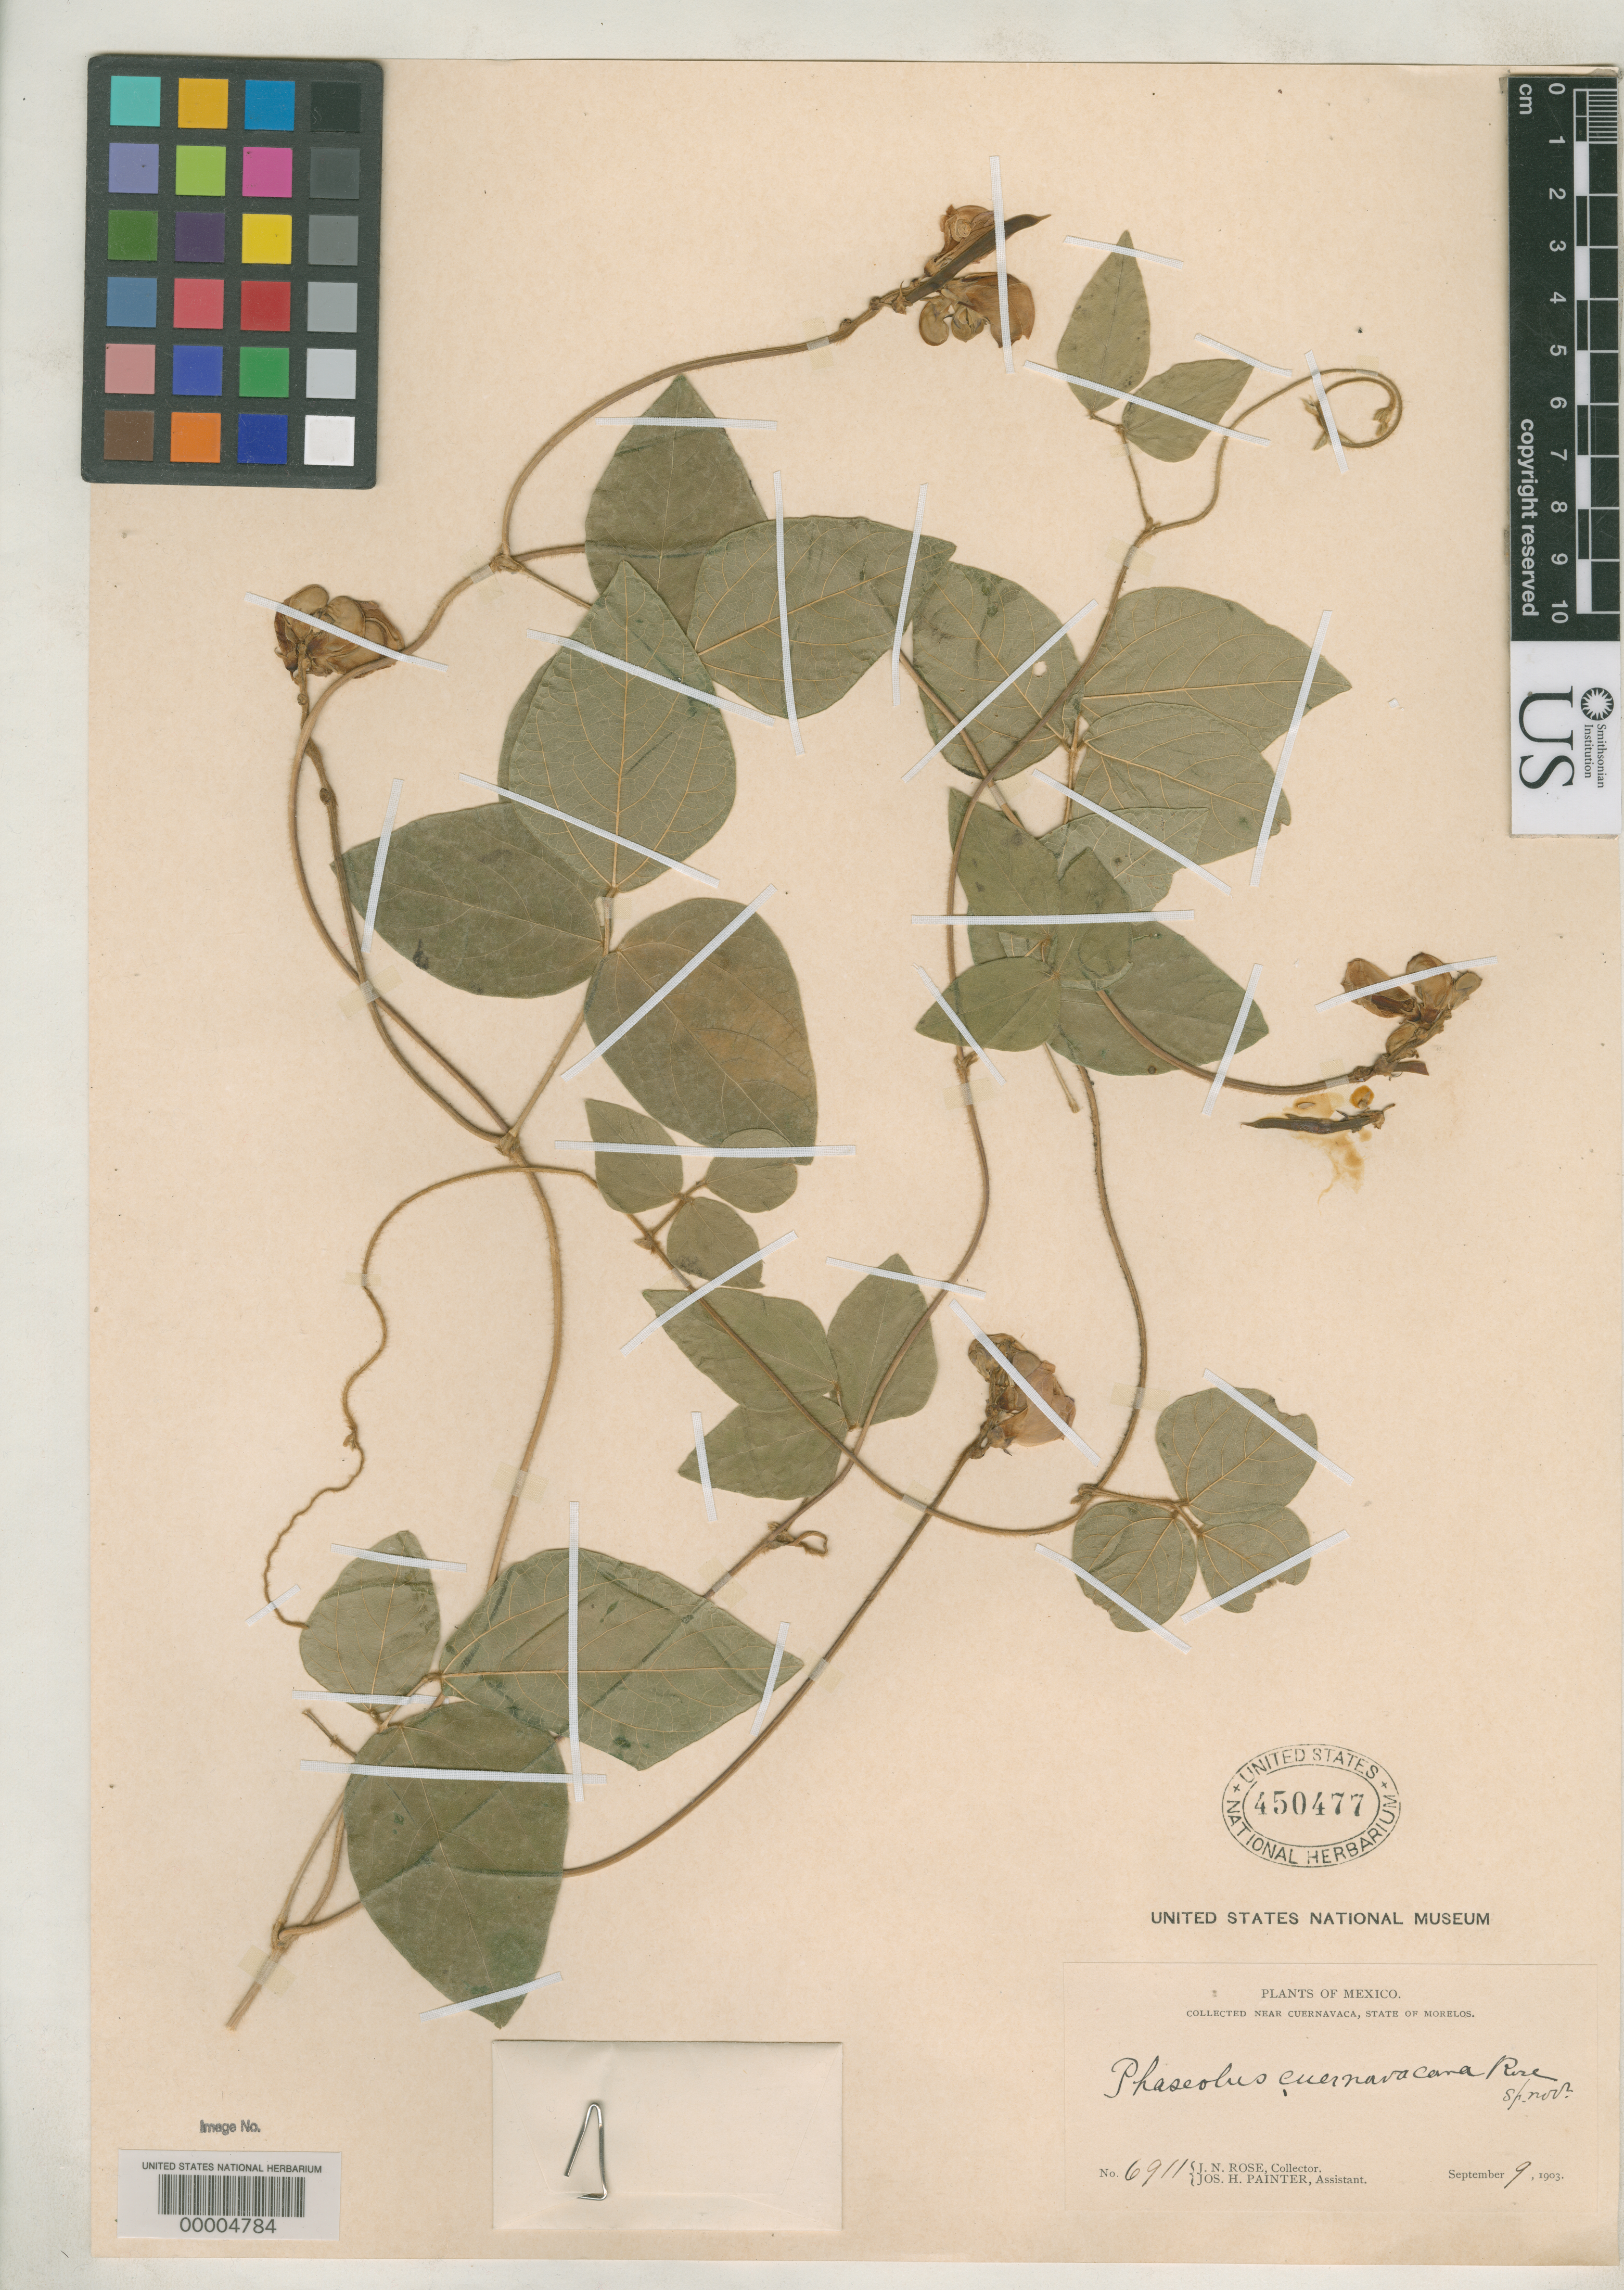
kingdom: Plantae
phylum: Tracheophyta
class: Magnoliopsida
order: Fabales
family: Fabaceae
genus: Phaseolus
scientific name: Phaseolus cuernavacanus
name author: Rose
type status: Holotype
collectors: J. N. Rose & J. H. Painter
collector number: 6911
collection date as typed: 09 Sep 1903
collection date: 1903-09-09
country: Mexico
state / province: Morelos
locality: Near Cuernavaca.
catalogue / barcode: US 450477